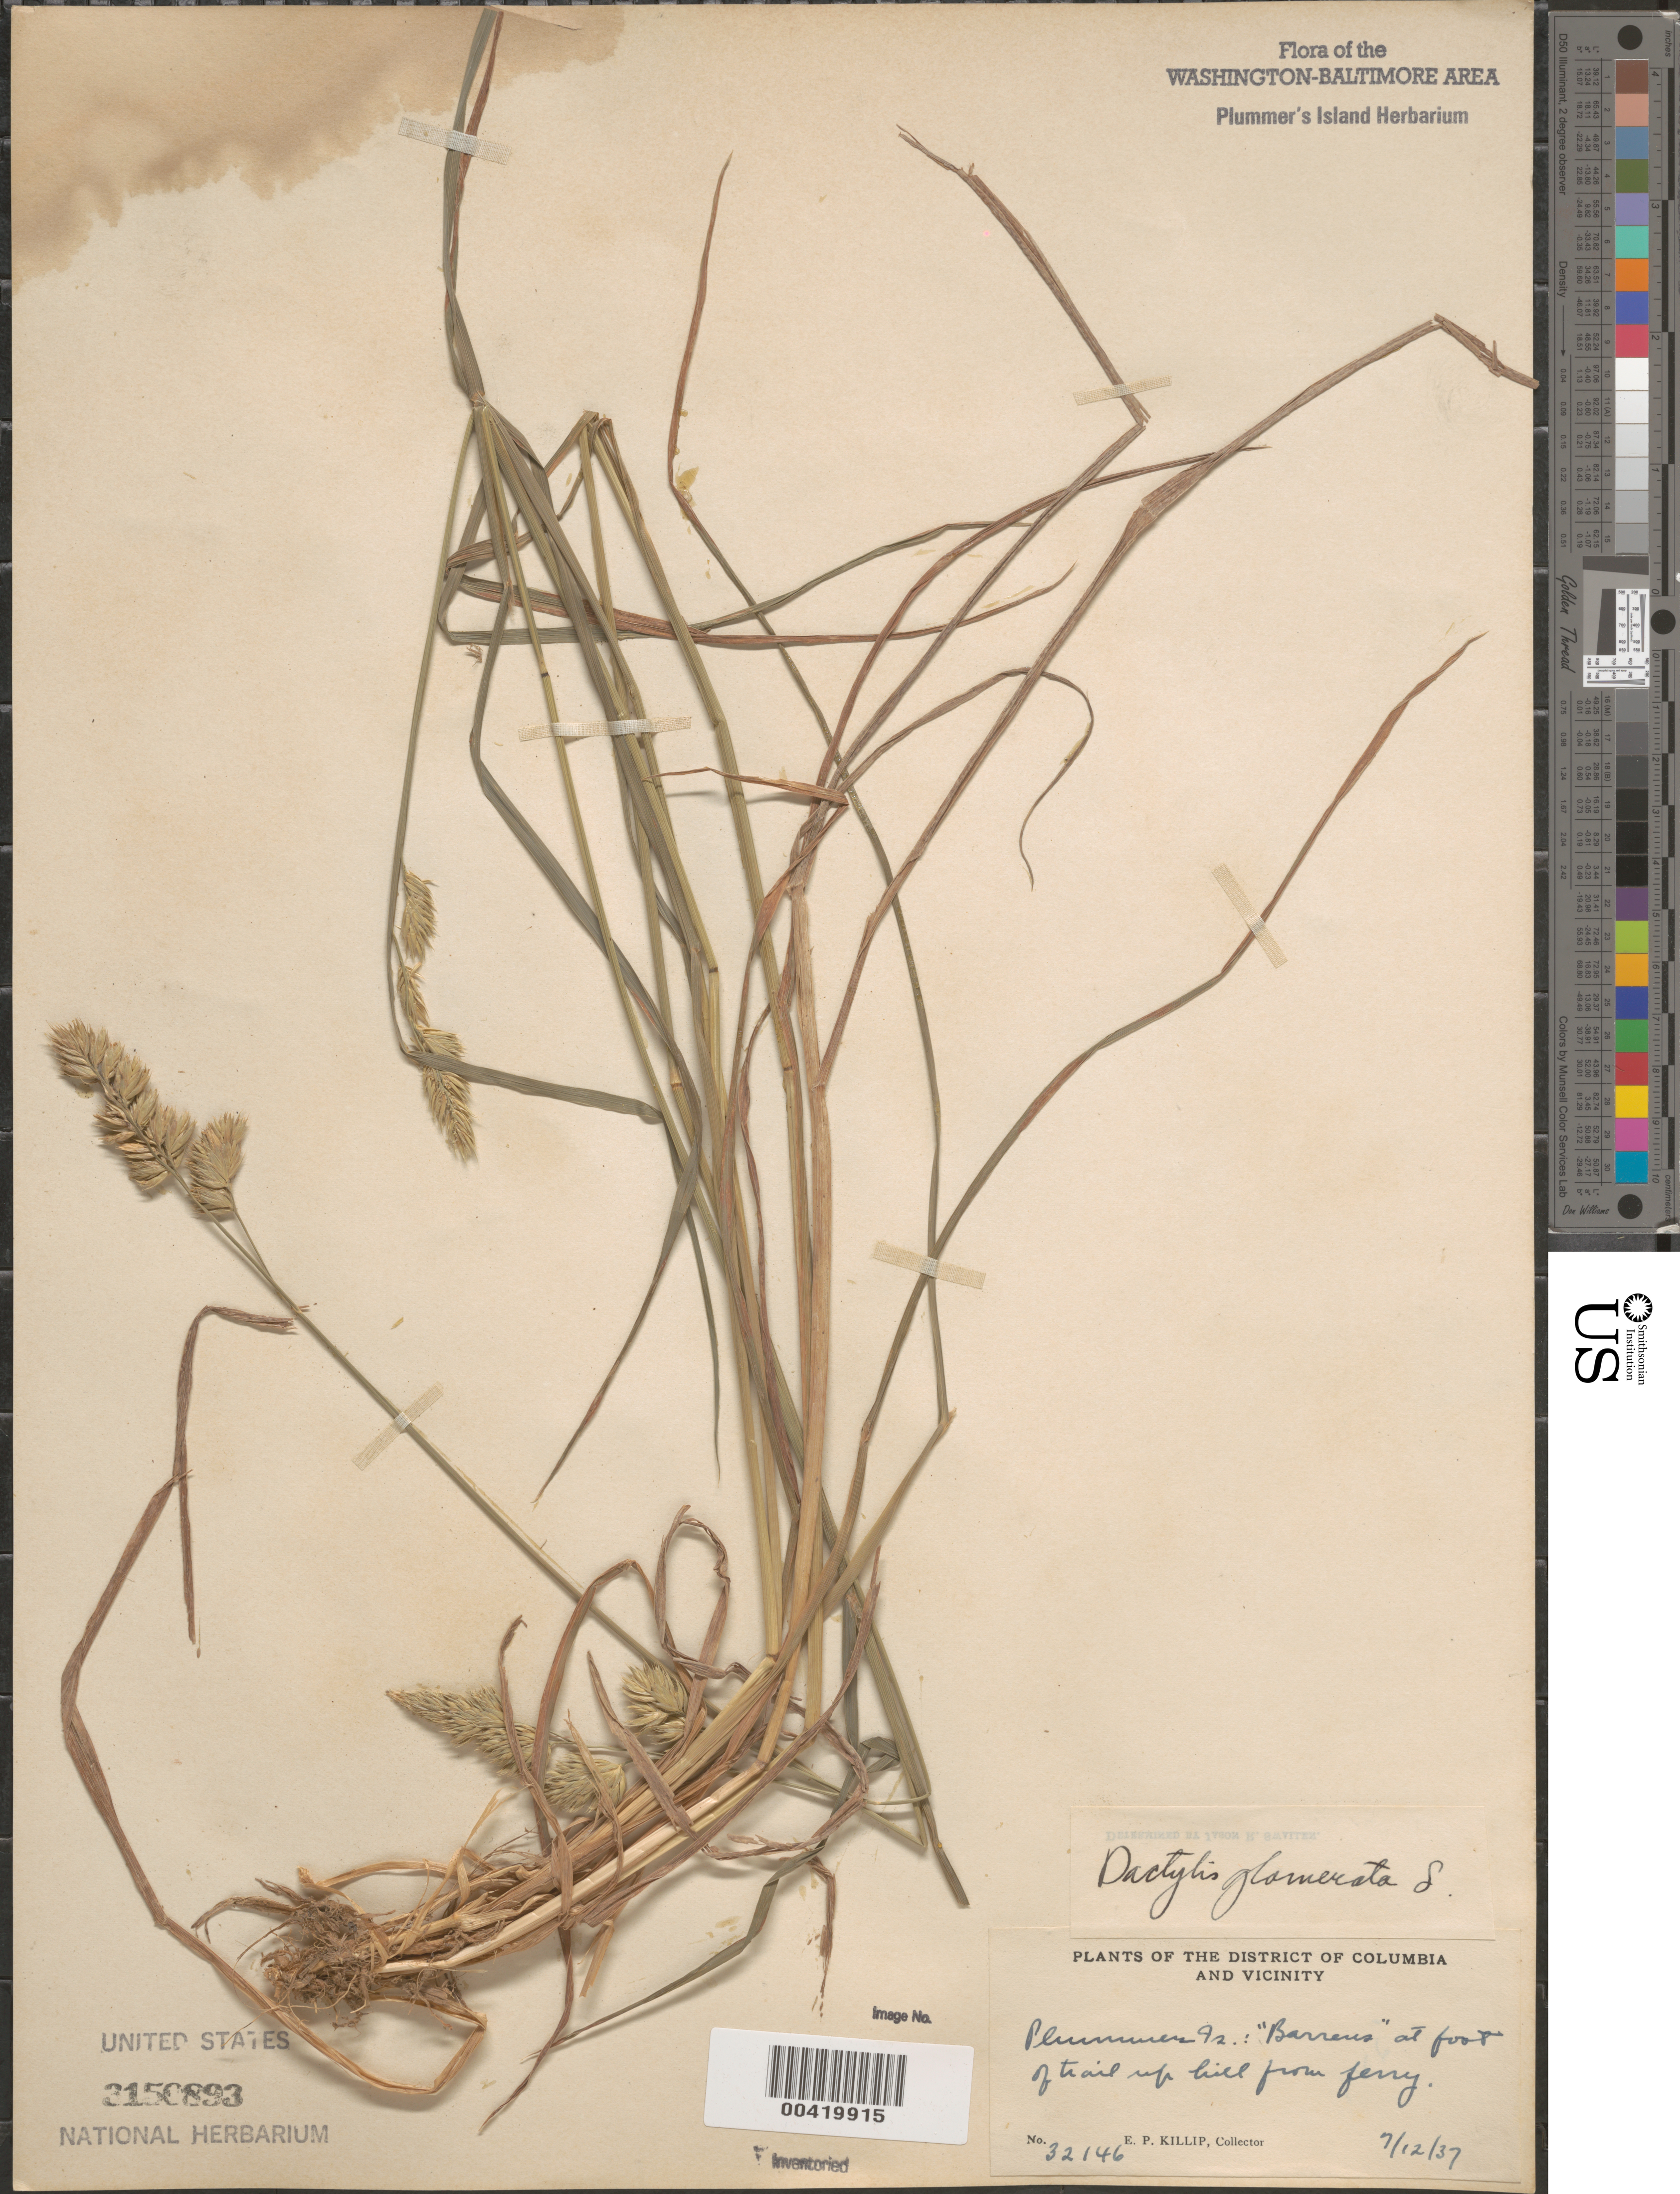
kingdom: Plantae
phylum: Tracheophyta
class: Liliopsida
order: Poales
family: Poaceae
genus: Dactylis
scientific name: Dactylis glomerata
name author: L.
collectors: E. P. Killip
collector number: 32146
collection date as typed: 12 Jul 1937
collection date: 1937-07-12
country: United States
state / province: Maryland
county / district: Montgomery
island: Plummers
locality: Plummer's Island; "barrens" at foot of trail uphill from Ferry C. & O. Canal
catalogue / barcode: US 3150893